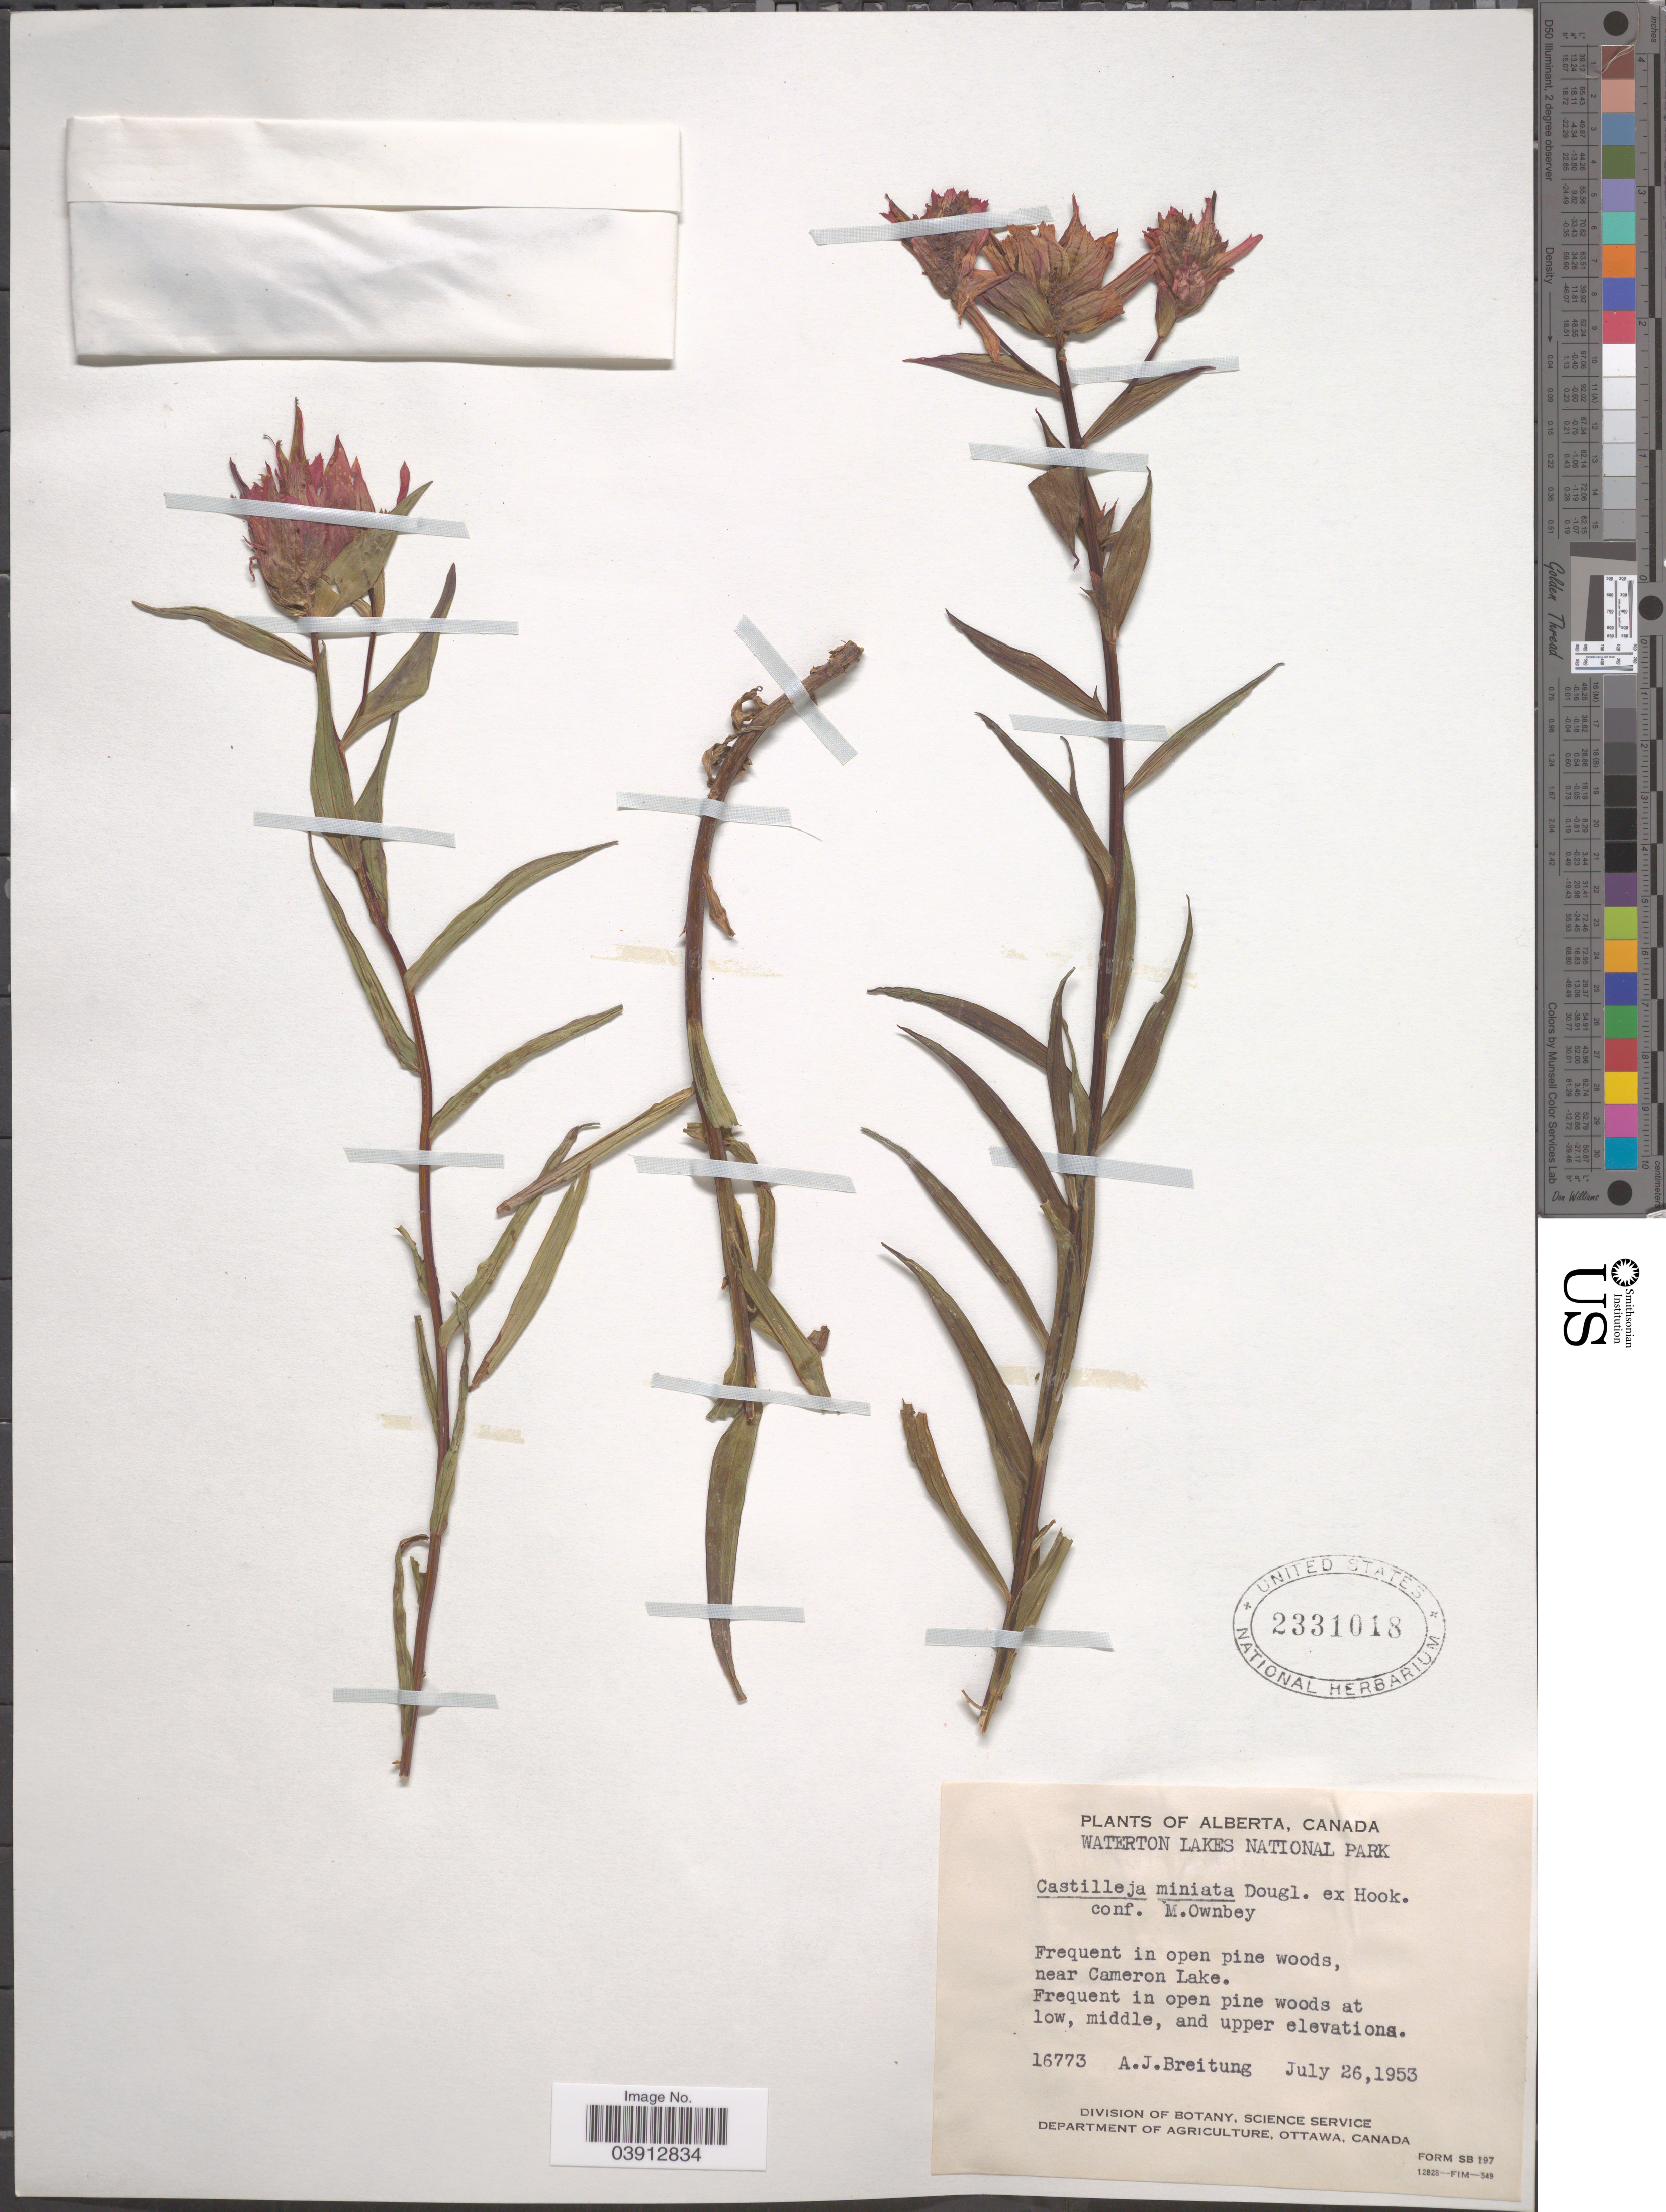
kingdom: Plantae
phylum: Tracheophyta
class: Magnoliopsida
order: Lamiales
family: Orobanchaceae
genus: Castilleja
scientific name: Castilleja miniata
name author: Douglas ex Hook.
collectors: A. Breitung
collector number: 16773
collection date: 1953-07-26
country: Canada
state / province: Alberta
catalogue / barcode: US 2331018